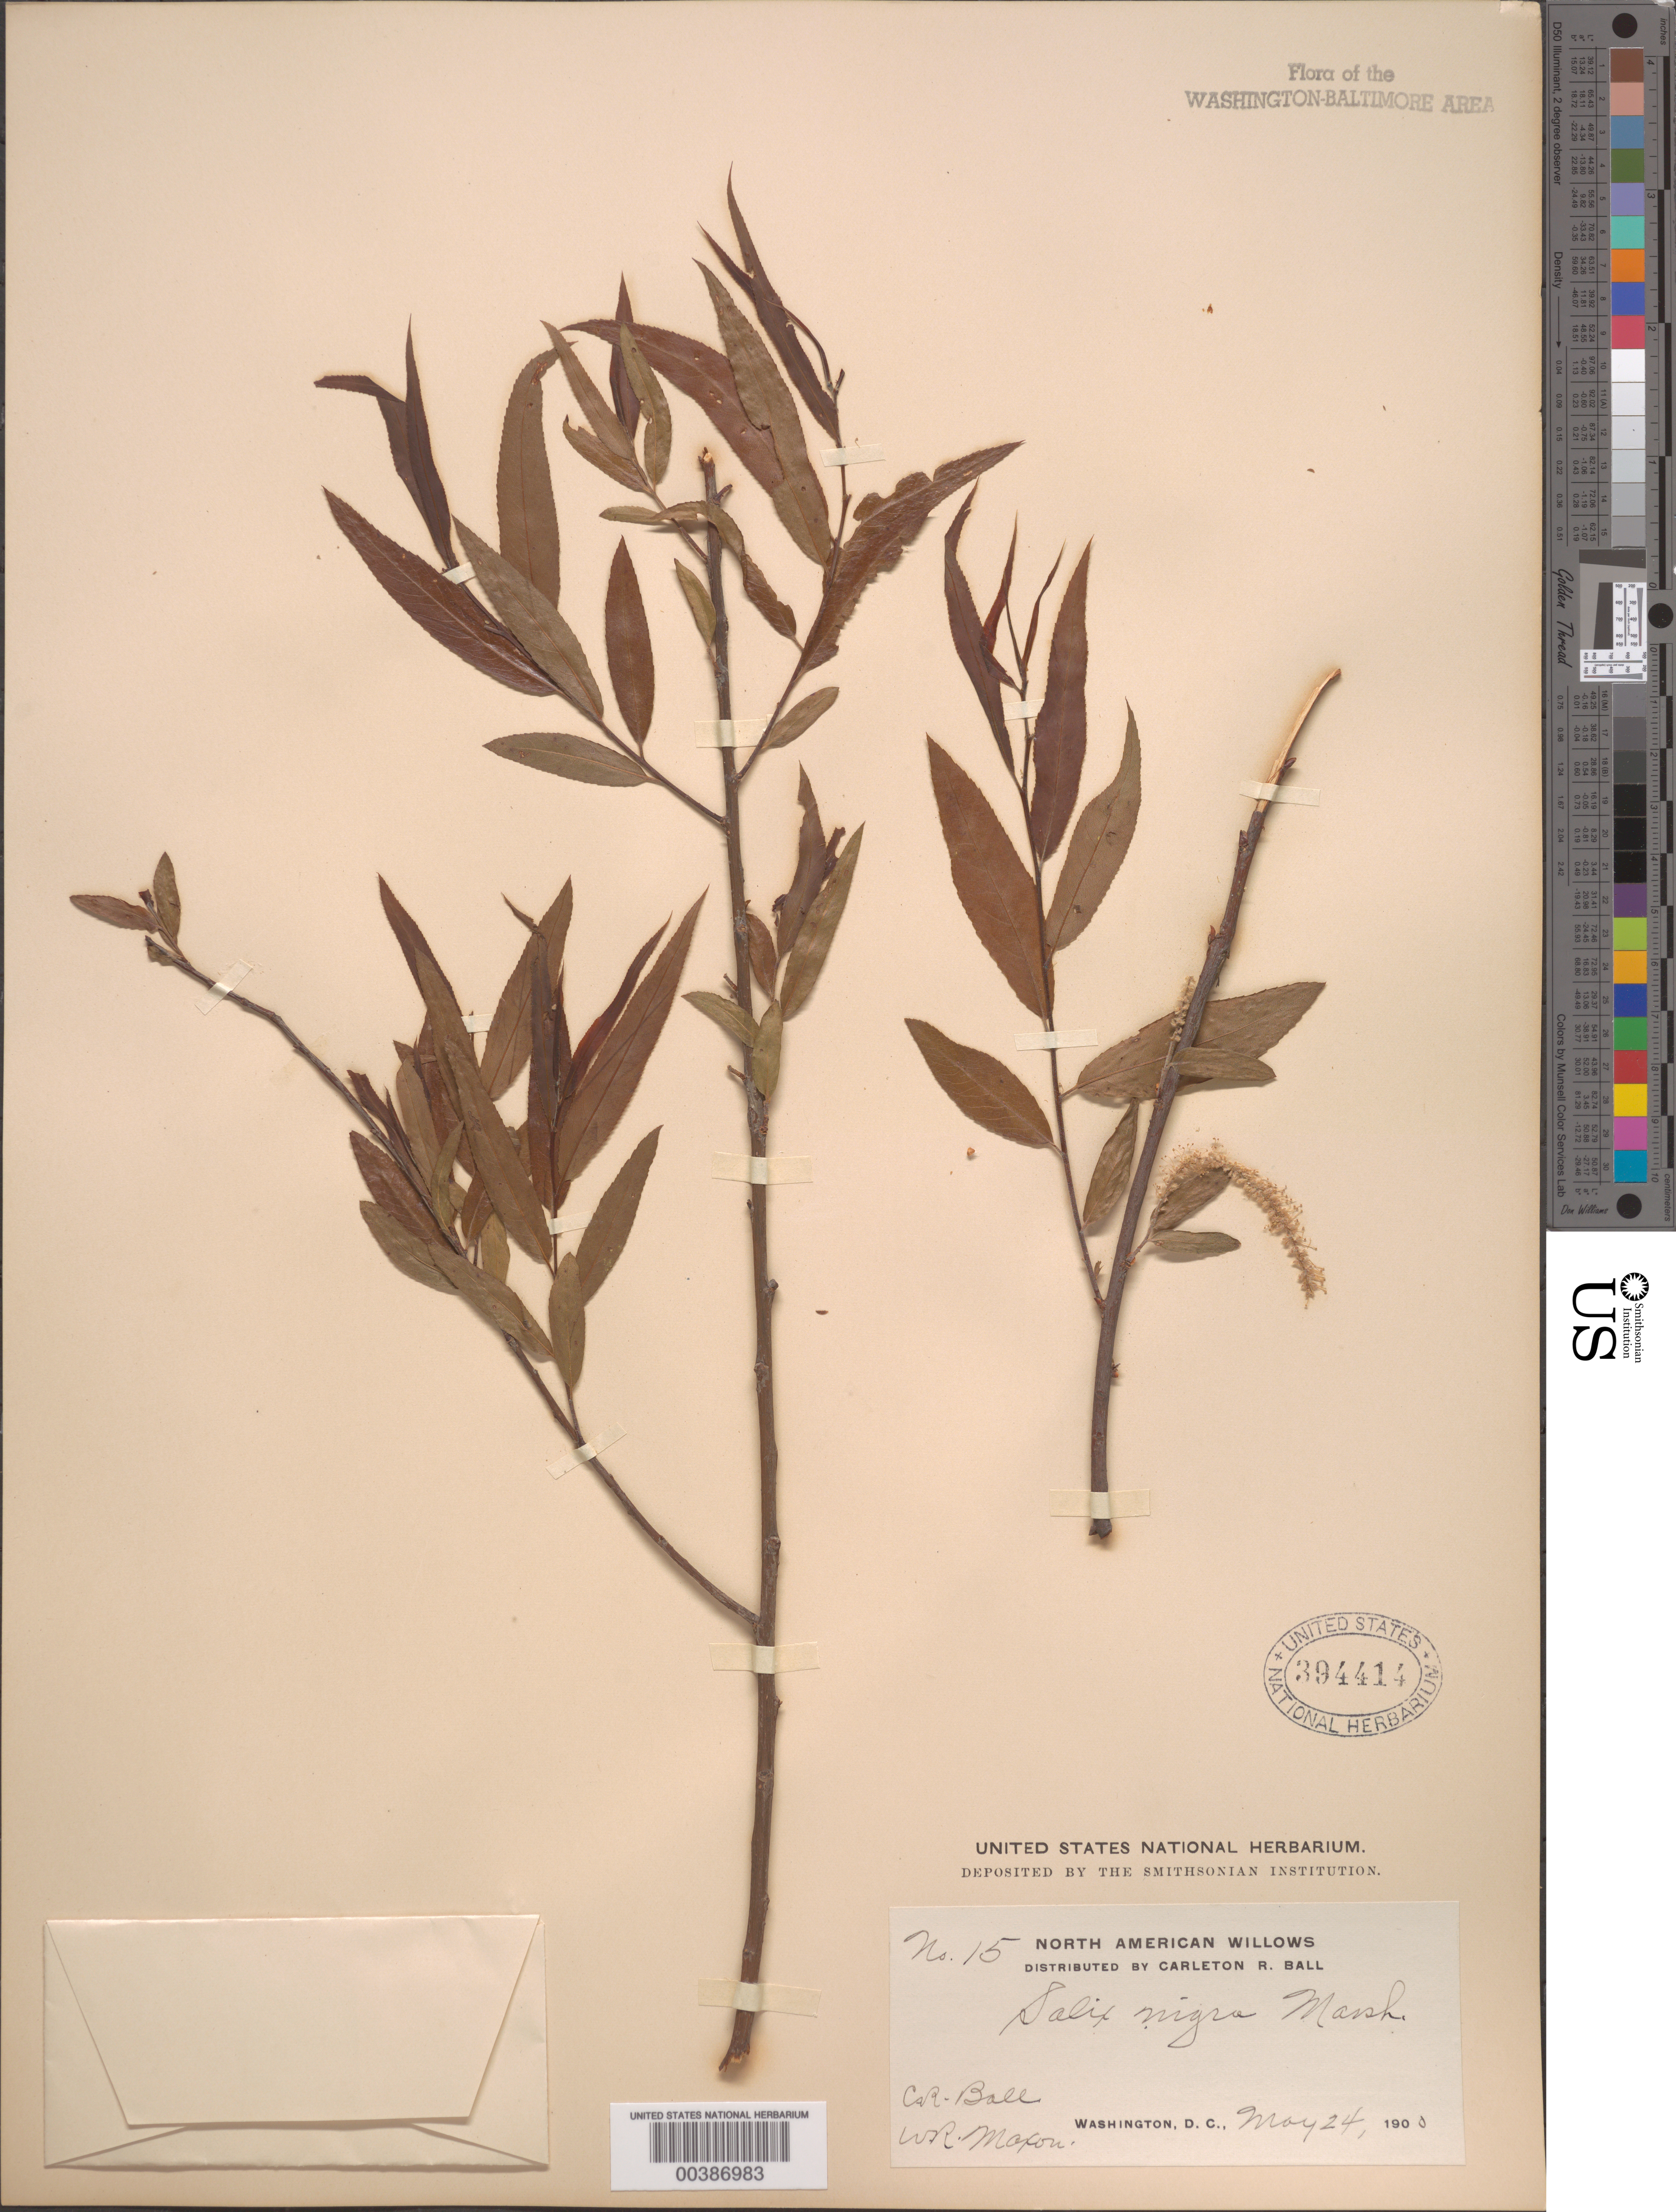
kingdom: Plantae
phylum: Tracheophyta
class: Magnoliopsida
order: Malpighiales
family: Salicaceae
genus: Salix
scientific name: Salix nigra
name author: Marshall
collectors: C. R. Ball & W. R. Maxon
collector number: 15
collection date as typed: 24 May 1900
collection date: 1900-05-24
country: United States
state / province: District of Columbia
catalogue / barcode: US 394414